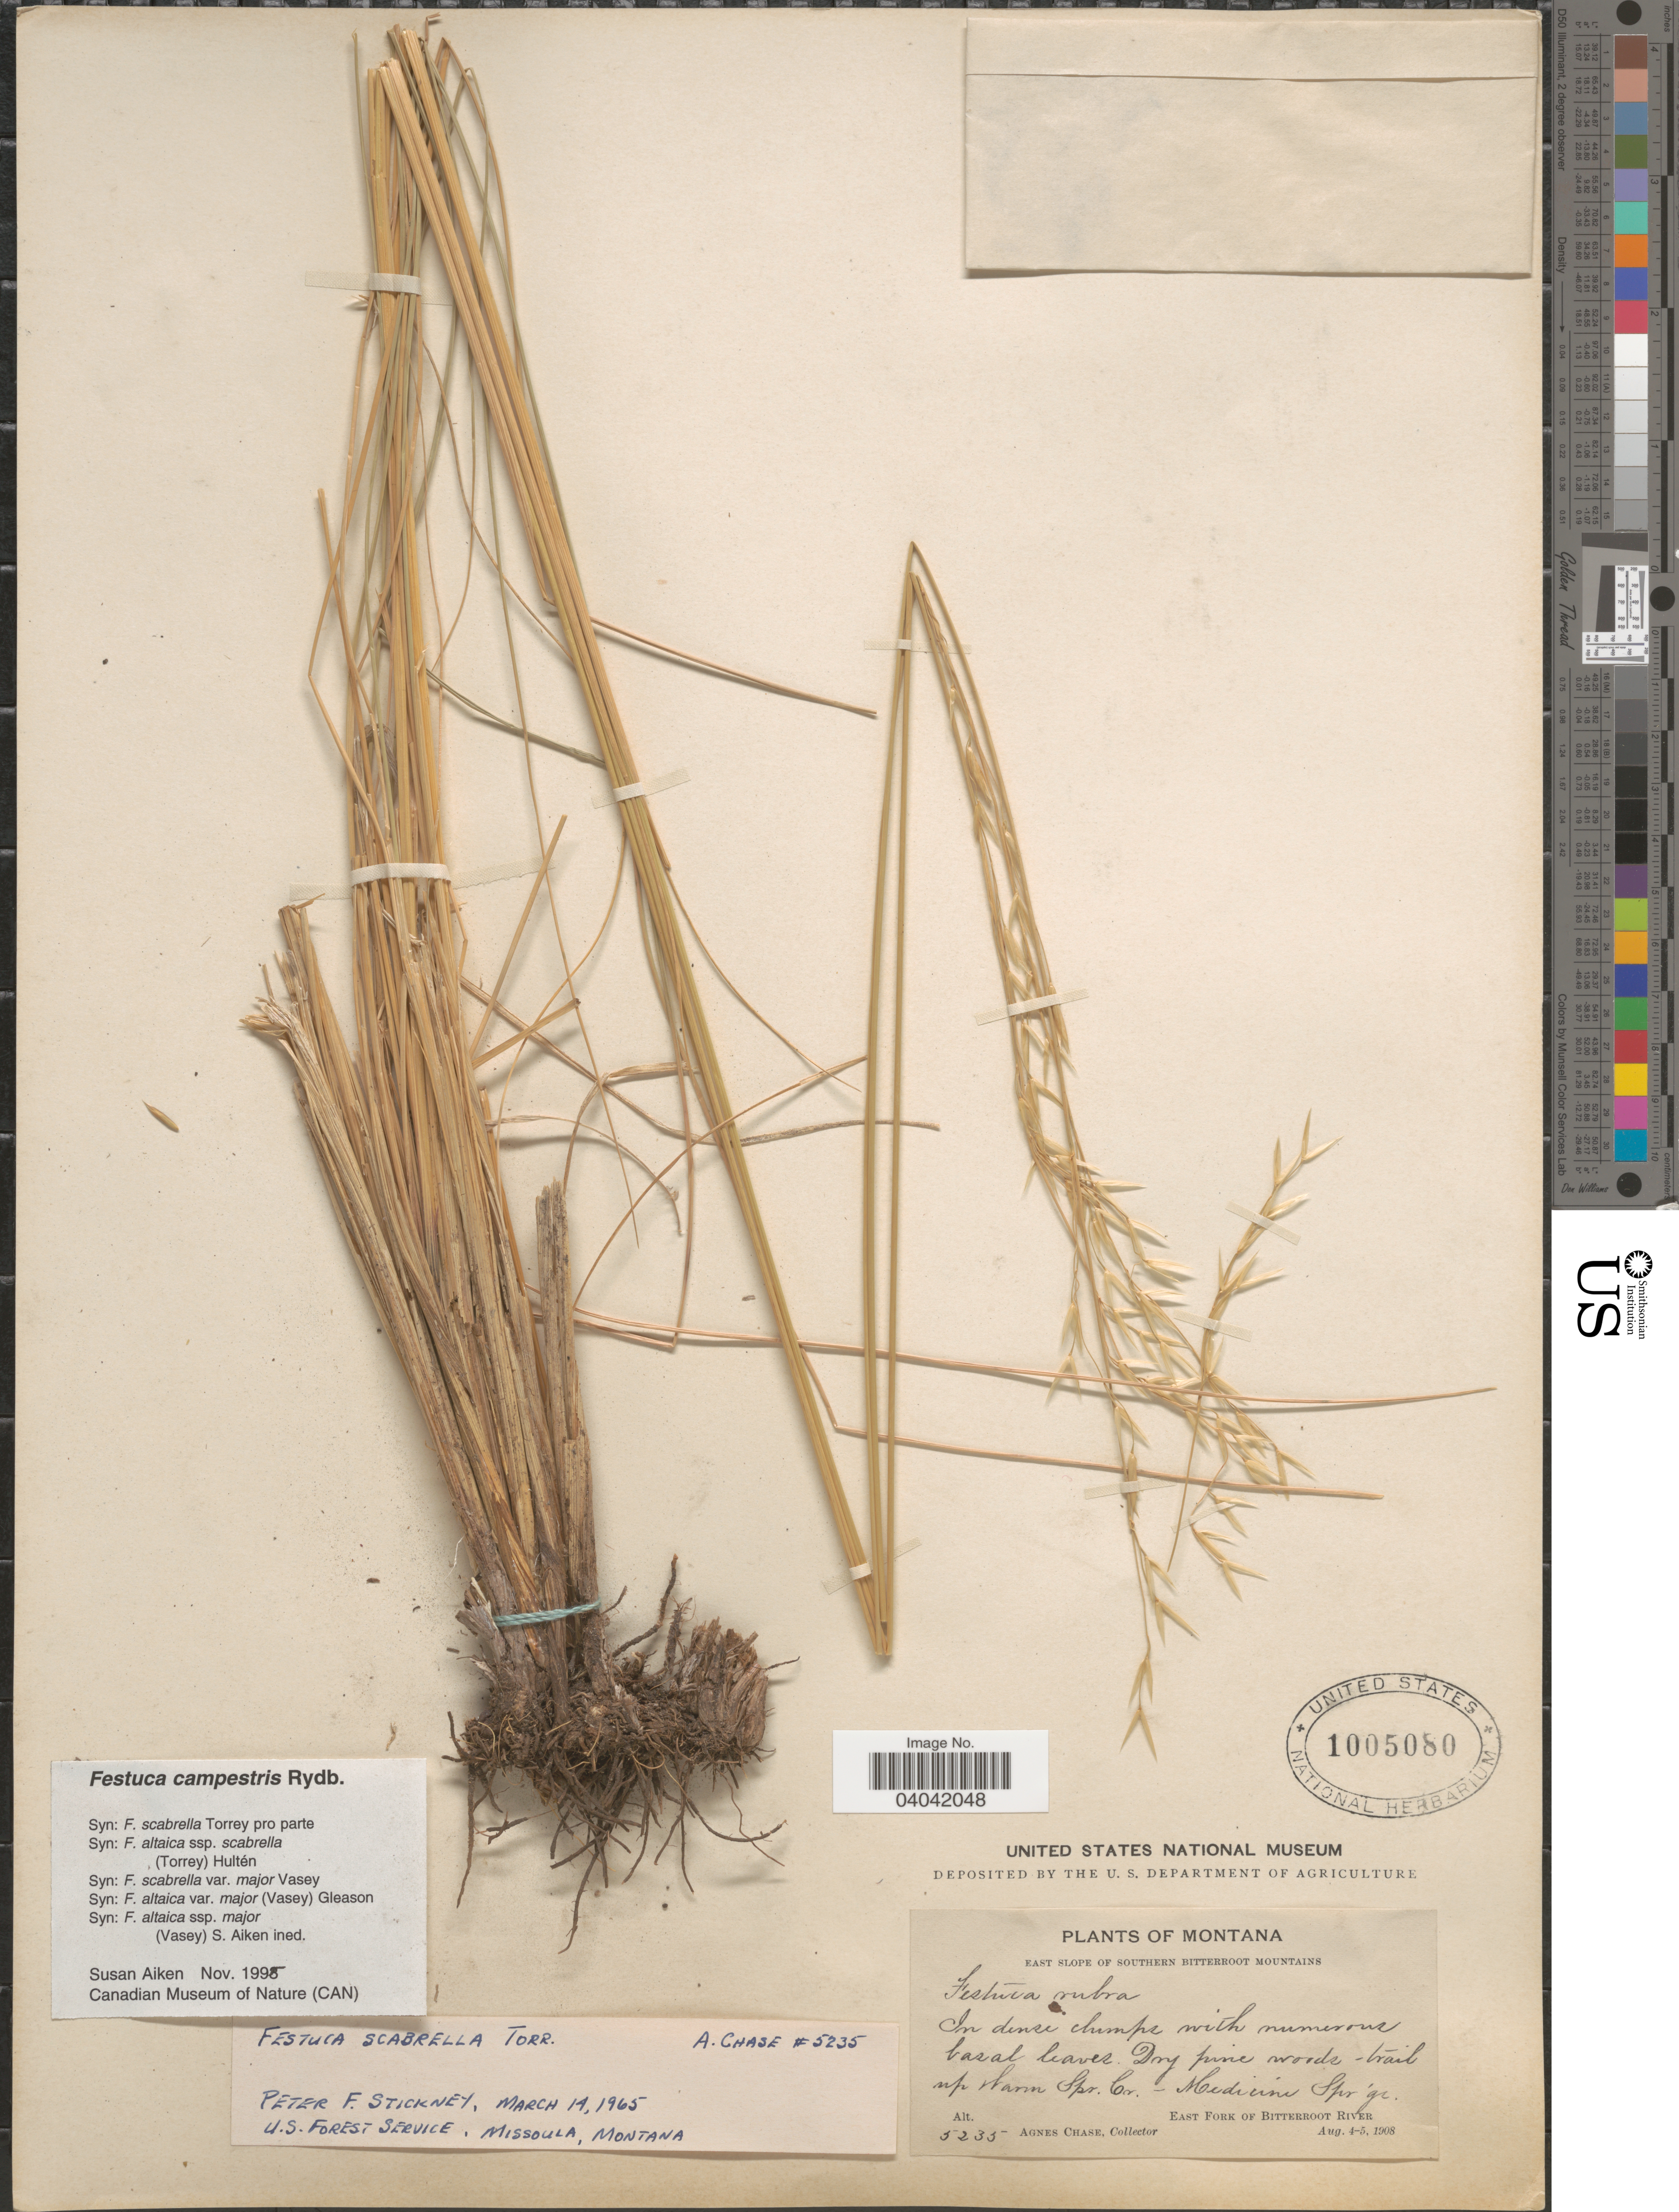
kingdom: Plantae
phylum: Tracheophyta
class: Liliopsida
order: Poales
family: Poaceae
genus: Festuca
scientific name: Festuca campestris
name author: Rydb.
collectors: A. Chase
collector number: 5235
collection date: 1908-08-04/1908-08-05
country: United States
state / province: Montana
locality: East slope of Southern Bitterroot Mountains. Trail up Warm Spr. Cr. - Medicine Spr'gs. East Fork of Bitterroot River.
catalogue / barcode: US 1005080